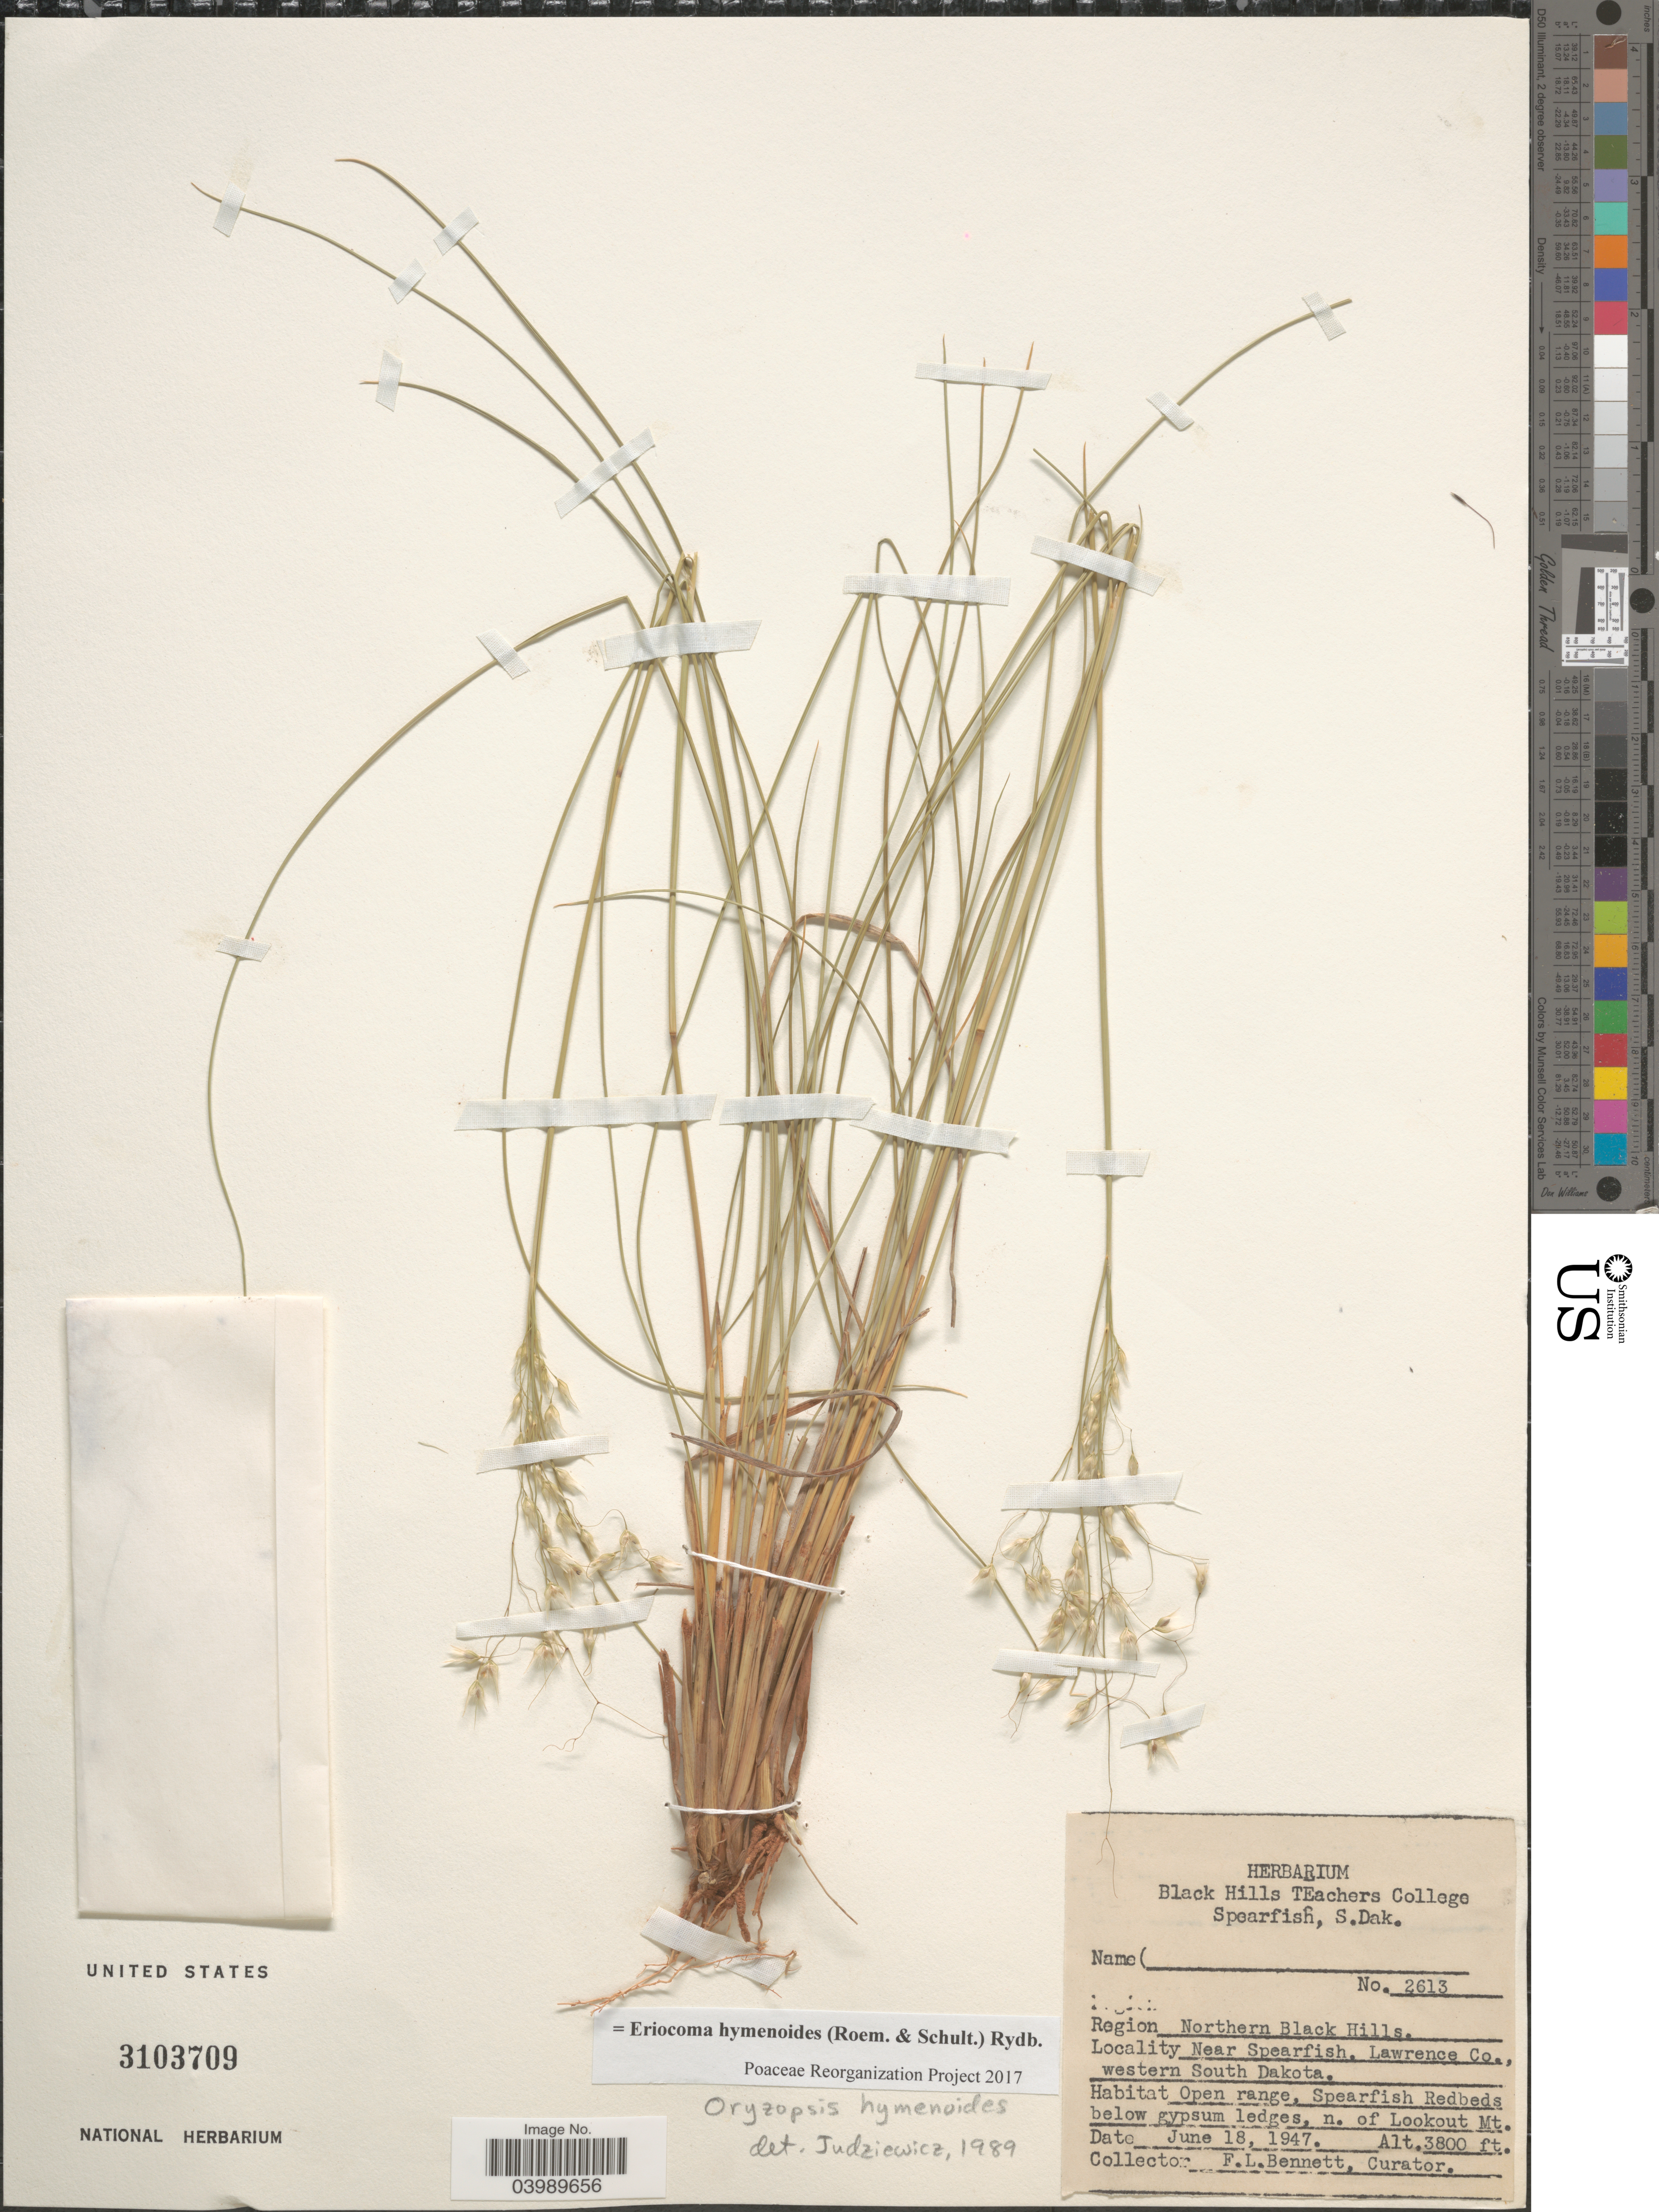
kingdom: Plantae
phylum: Tracheophyta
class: Liliopsida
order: Poales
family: Poaceae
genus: Eriocoma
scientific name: Eriocoma hymenoides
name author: (Roem. & Schult.) Rydb.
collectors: F. Bennett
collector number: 2613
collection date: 1947-06-18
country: United States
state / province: South Dakota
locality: Region Northern Black Hills. Near Spearfish. Lawrence Co., western South Dakota. Open range, Spearfish Redbeds below gypsum ledges, n. of Lookout Mt.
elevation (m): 1158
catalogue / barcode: US 3103709